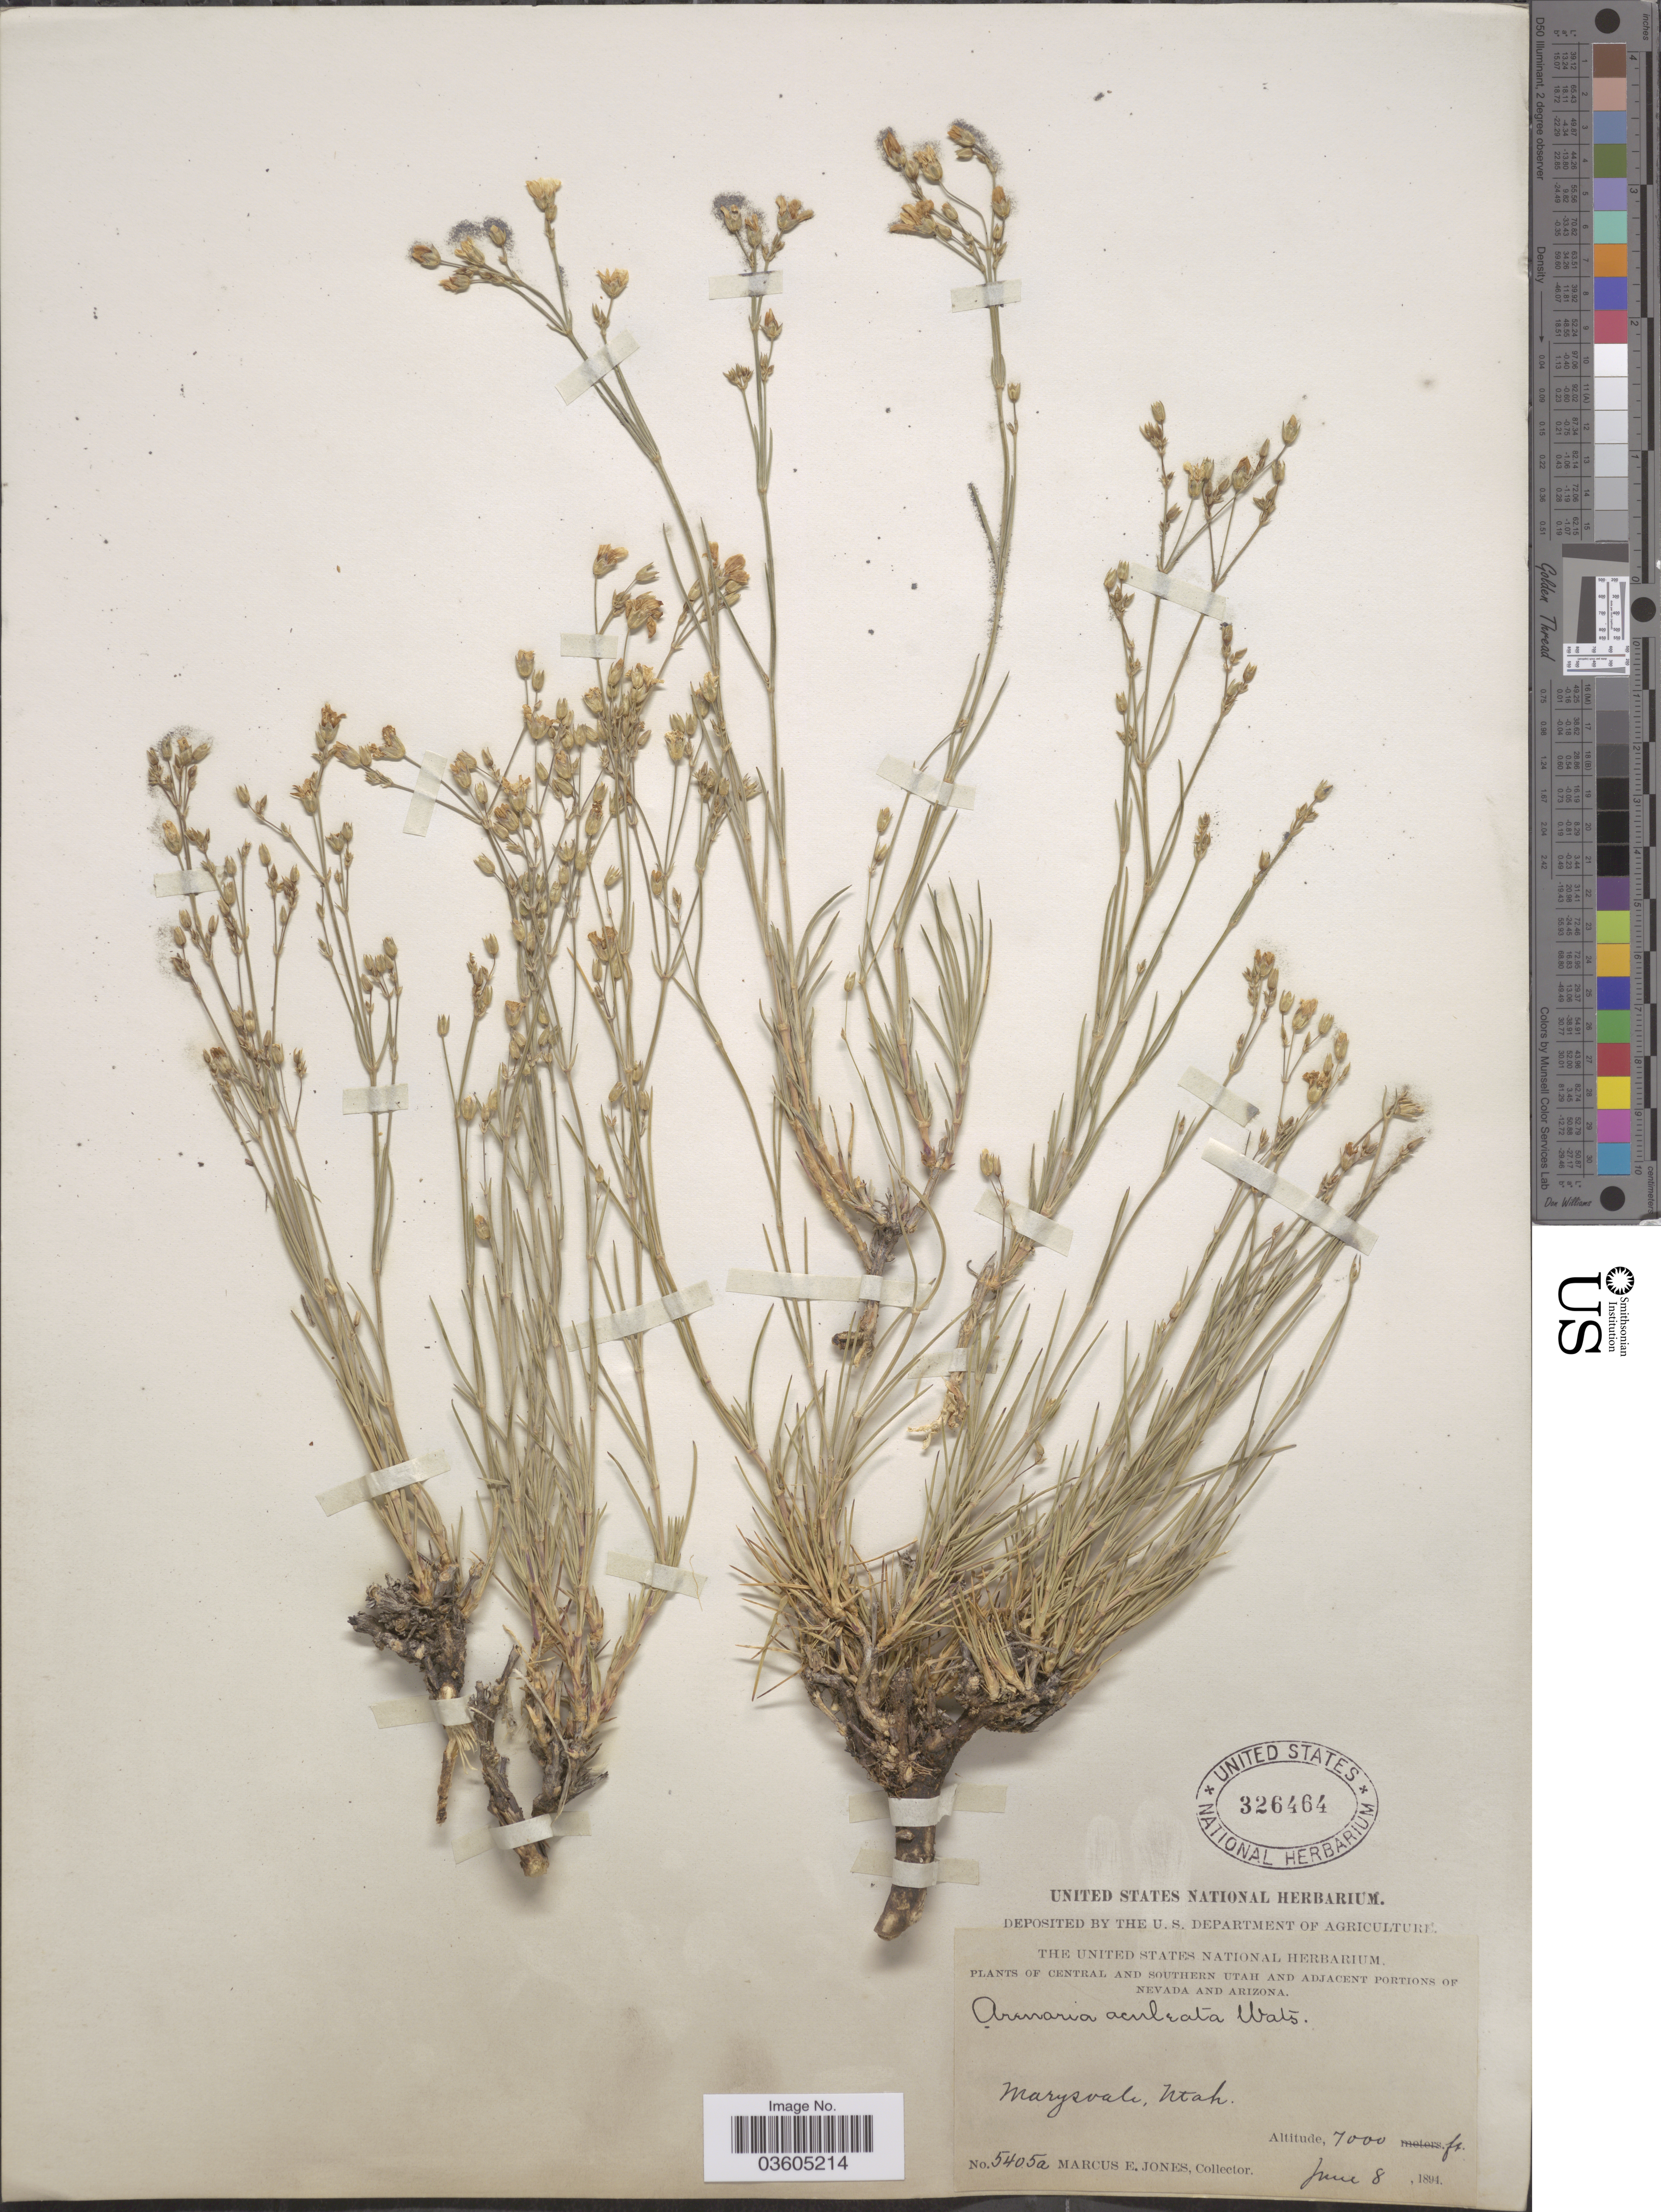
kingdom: Plantae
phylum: Tracheophyta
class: Magnoliopsida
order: Caryophyllales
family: Caryophyllaceae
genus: Eremogone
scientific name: Eremogone macradenia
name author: (S. Watson) Ikonn.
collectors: M. E. Jones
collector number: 5405a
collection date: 1894-06-08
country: United States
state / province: Utah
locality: Marysvale.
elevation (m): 2134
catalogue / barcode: US 326464